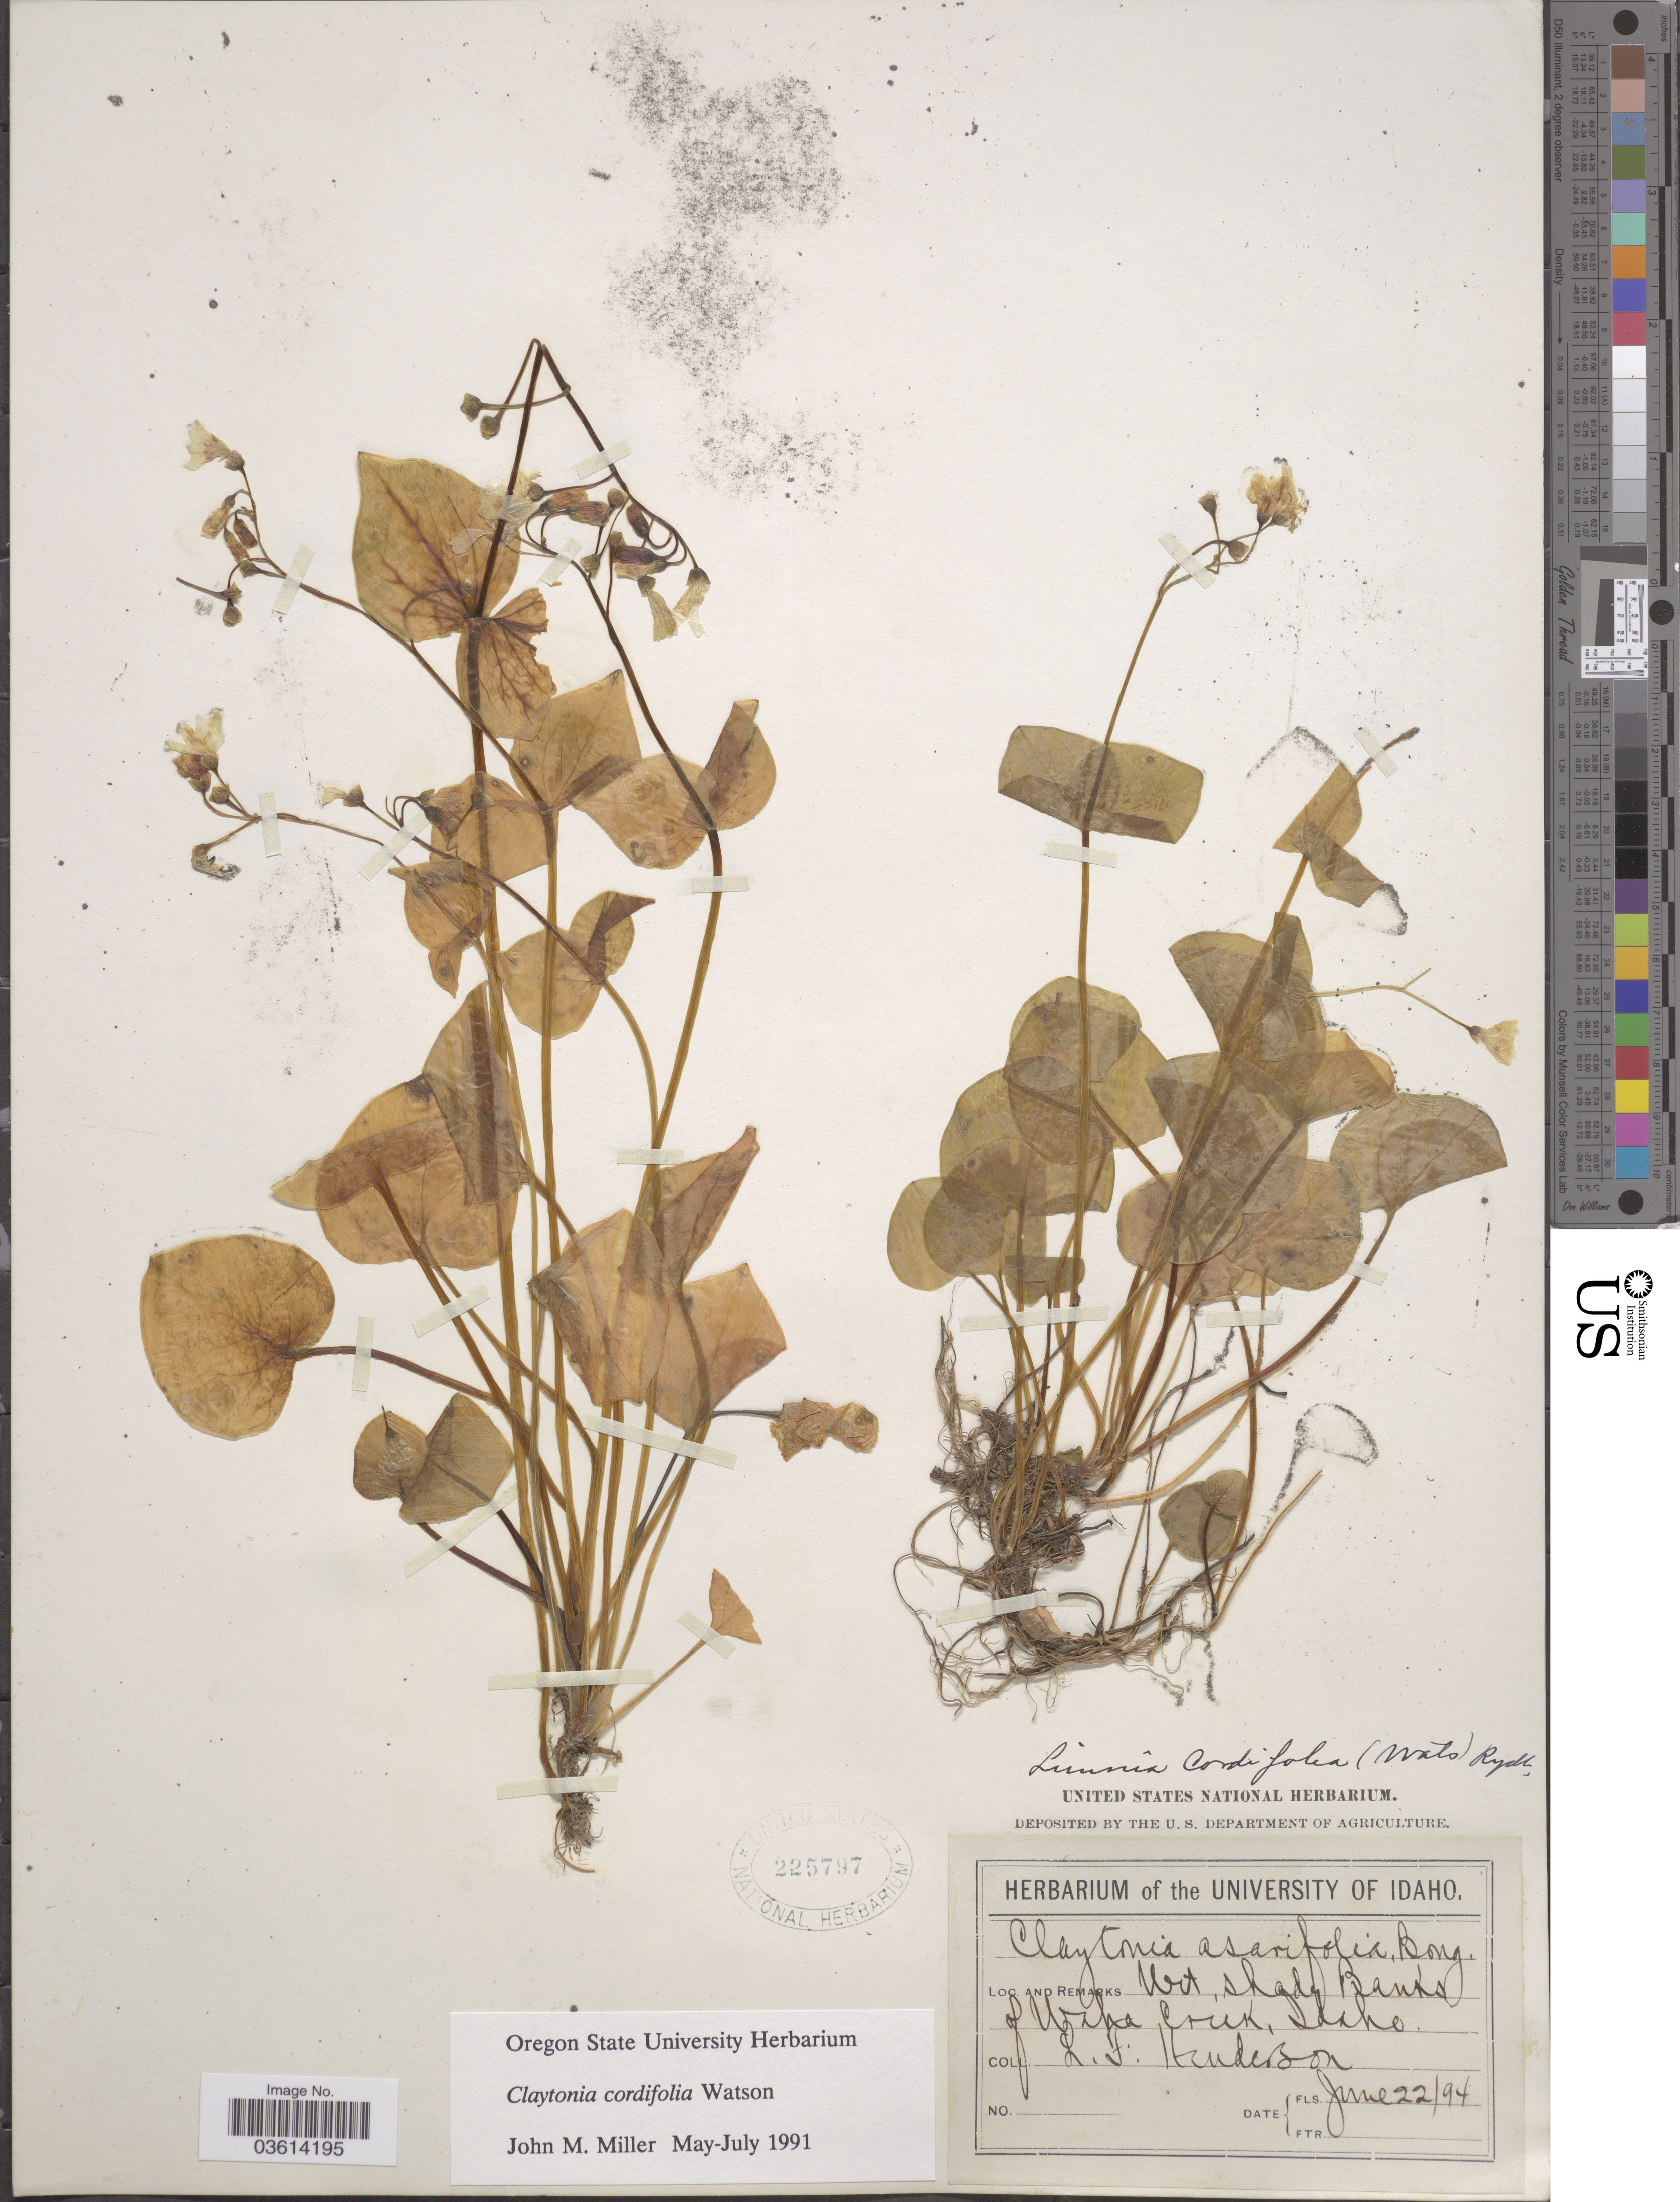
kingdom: Plantae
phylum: Tracheophyta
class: Magnoliopsida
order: Caryophyllales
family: Montiaceae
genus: Claytonia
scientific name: Claytonia cordifolia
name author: S. Watson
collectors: L. Henderson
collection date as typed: Transcribed d/m/y: 22/6/94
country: United States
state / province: Idaho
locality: Wet, shady banks of Waha Creek.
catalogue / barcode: US 225797